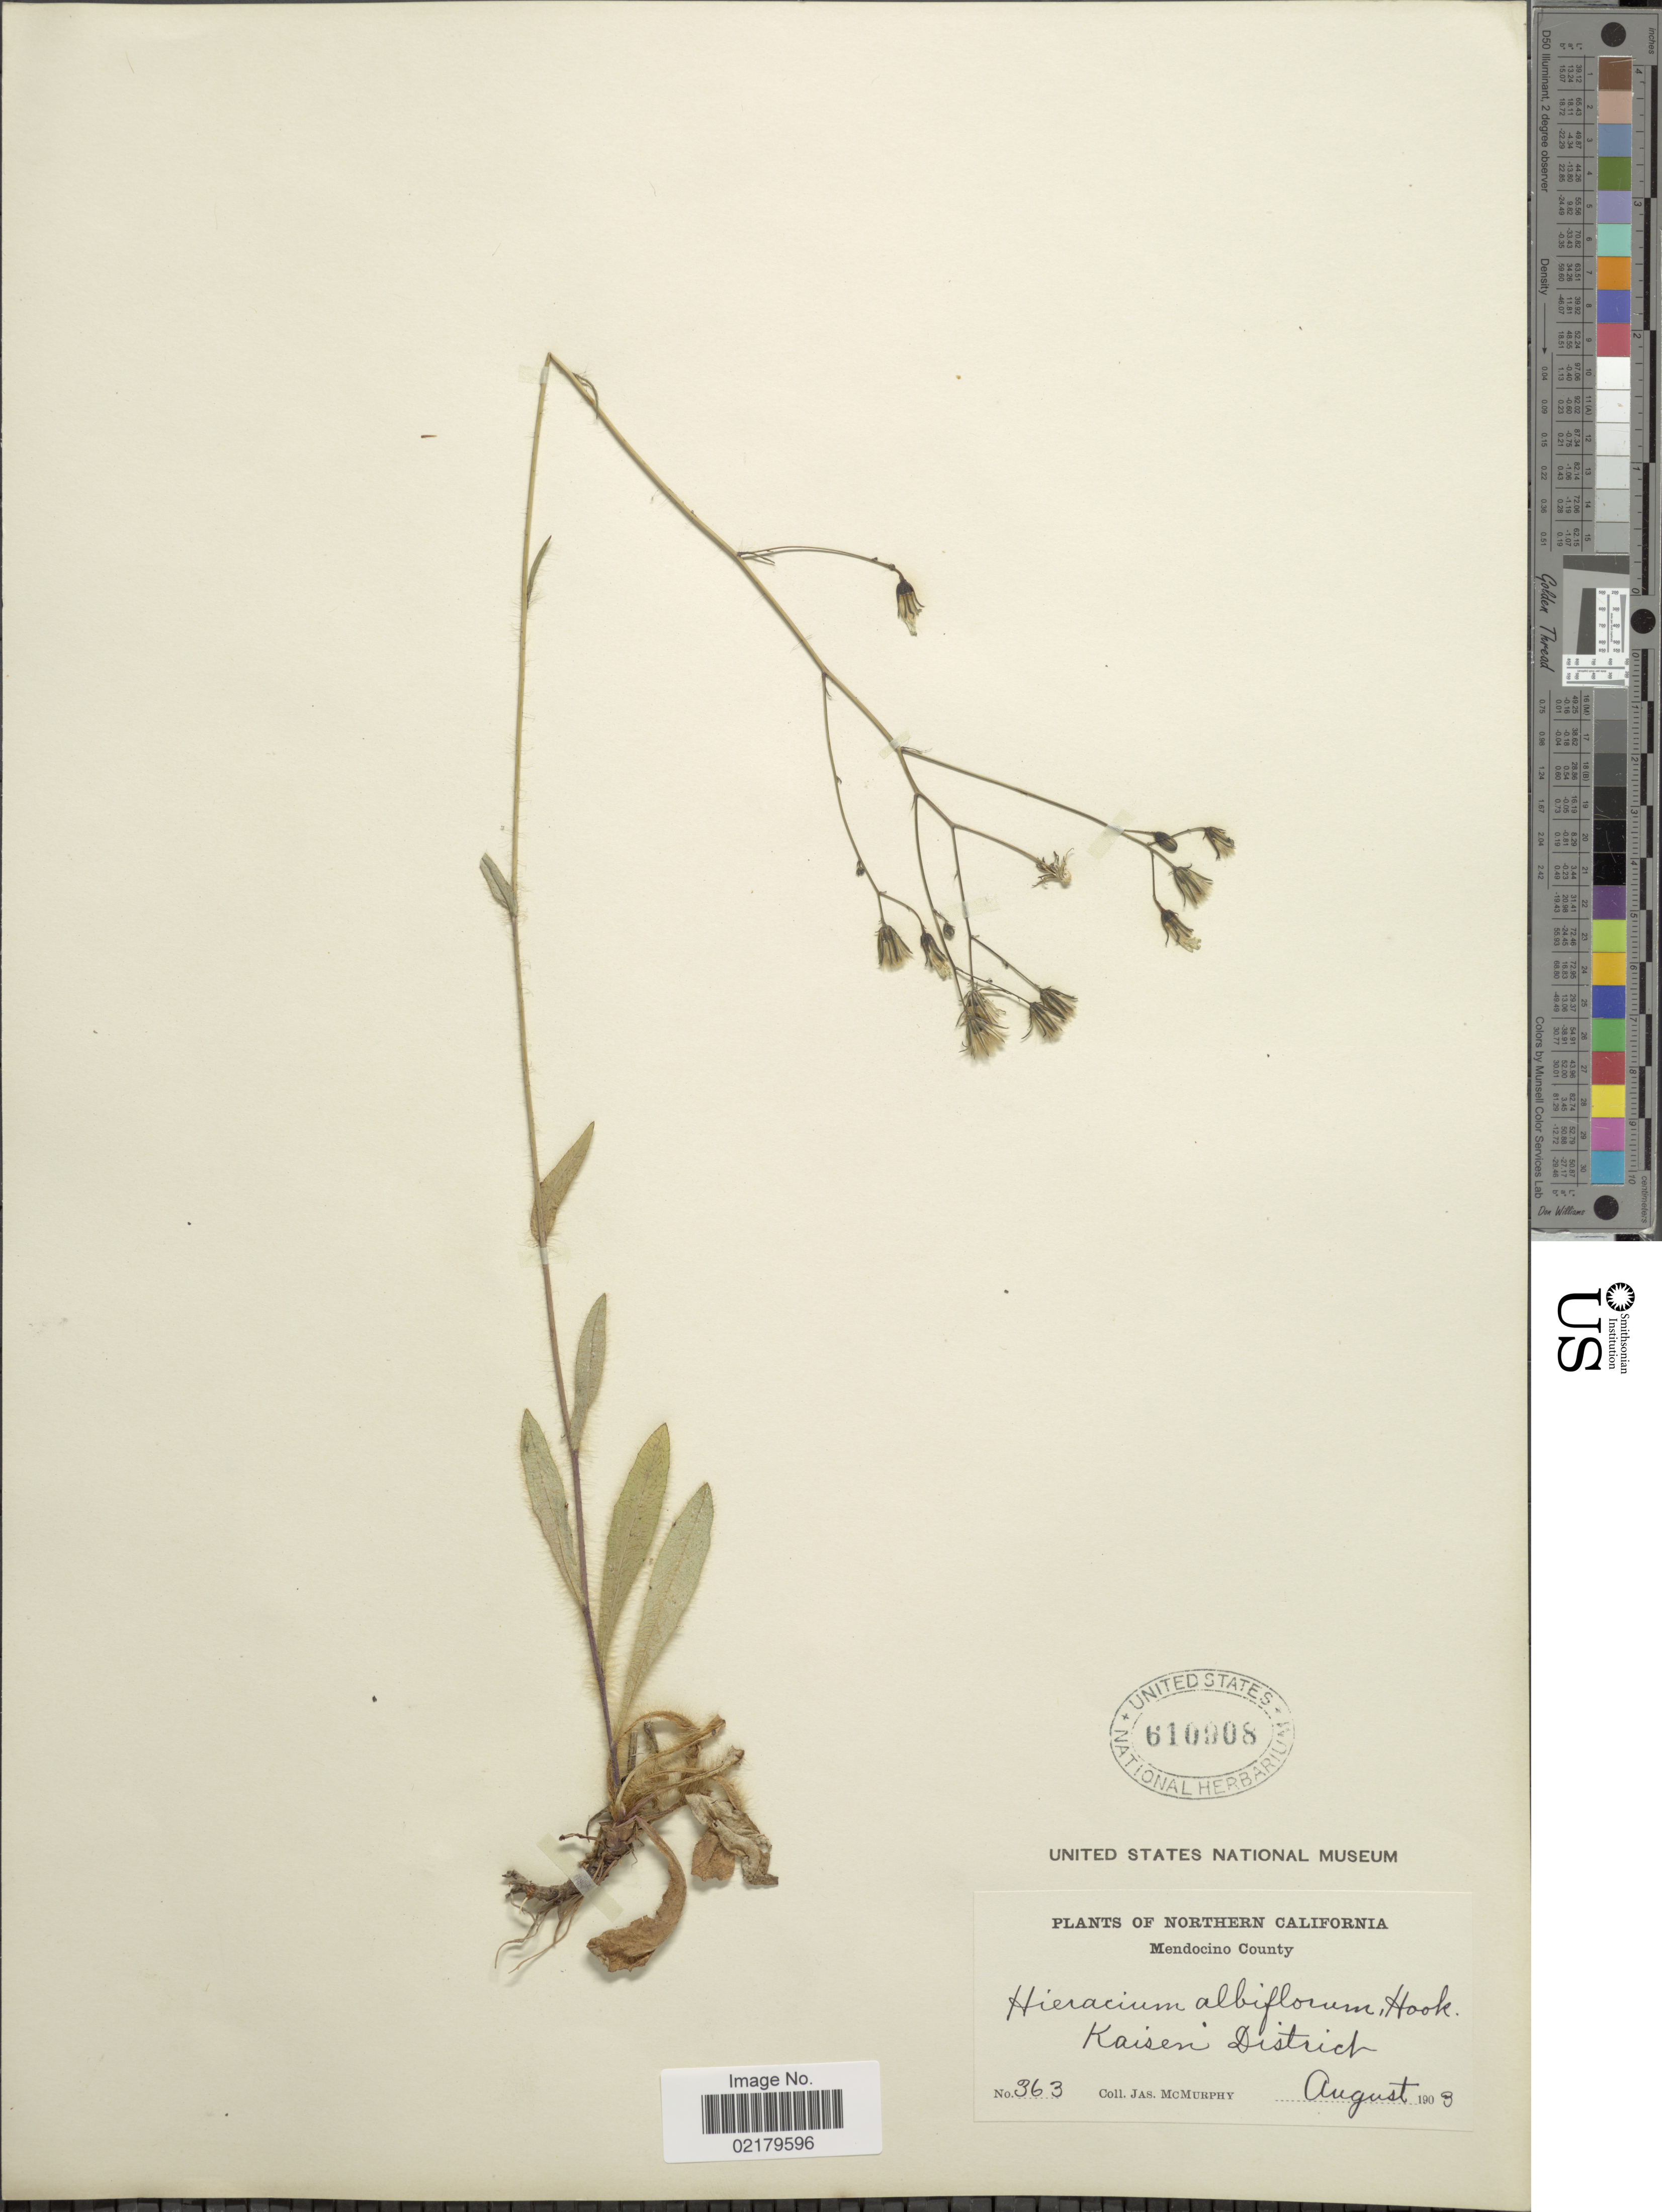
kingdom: Plantae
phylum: Tracheophyta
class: Magnoliopsida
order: Asterales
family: Asteraceae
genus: Hieracium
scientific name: Hieracium albiflorum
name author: Hook.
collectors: J. McMurphy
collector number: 363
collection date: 1903-08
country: United States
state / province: California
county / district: Mendocino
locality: Northern California, Mendocino County, Kaisen District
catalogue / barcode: US 610008